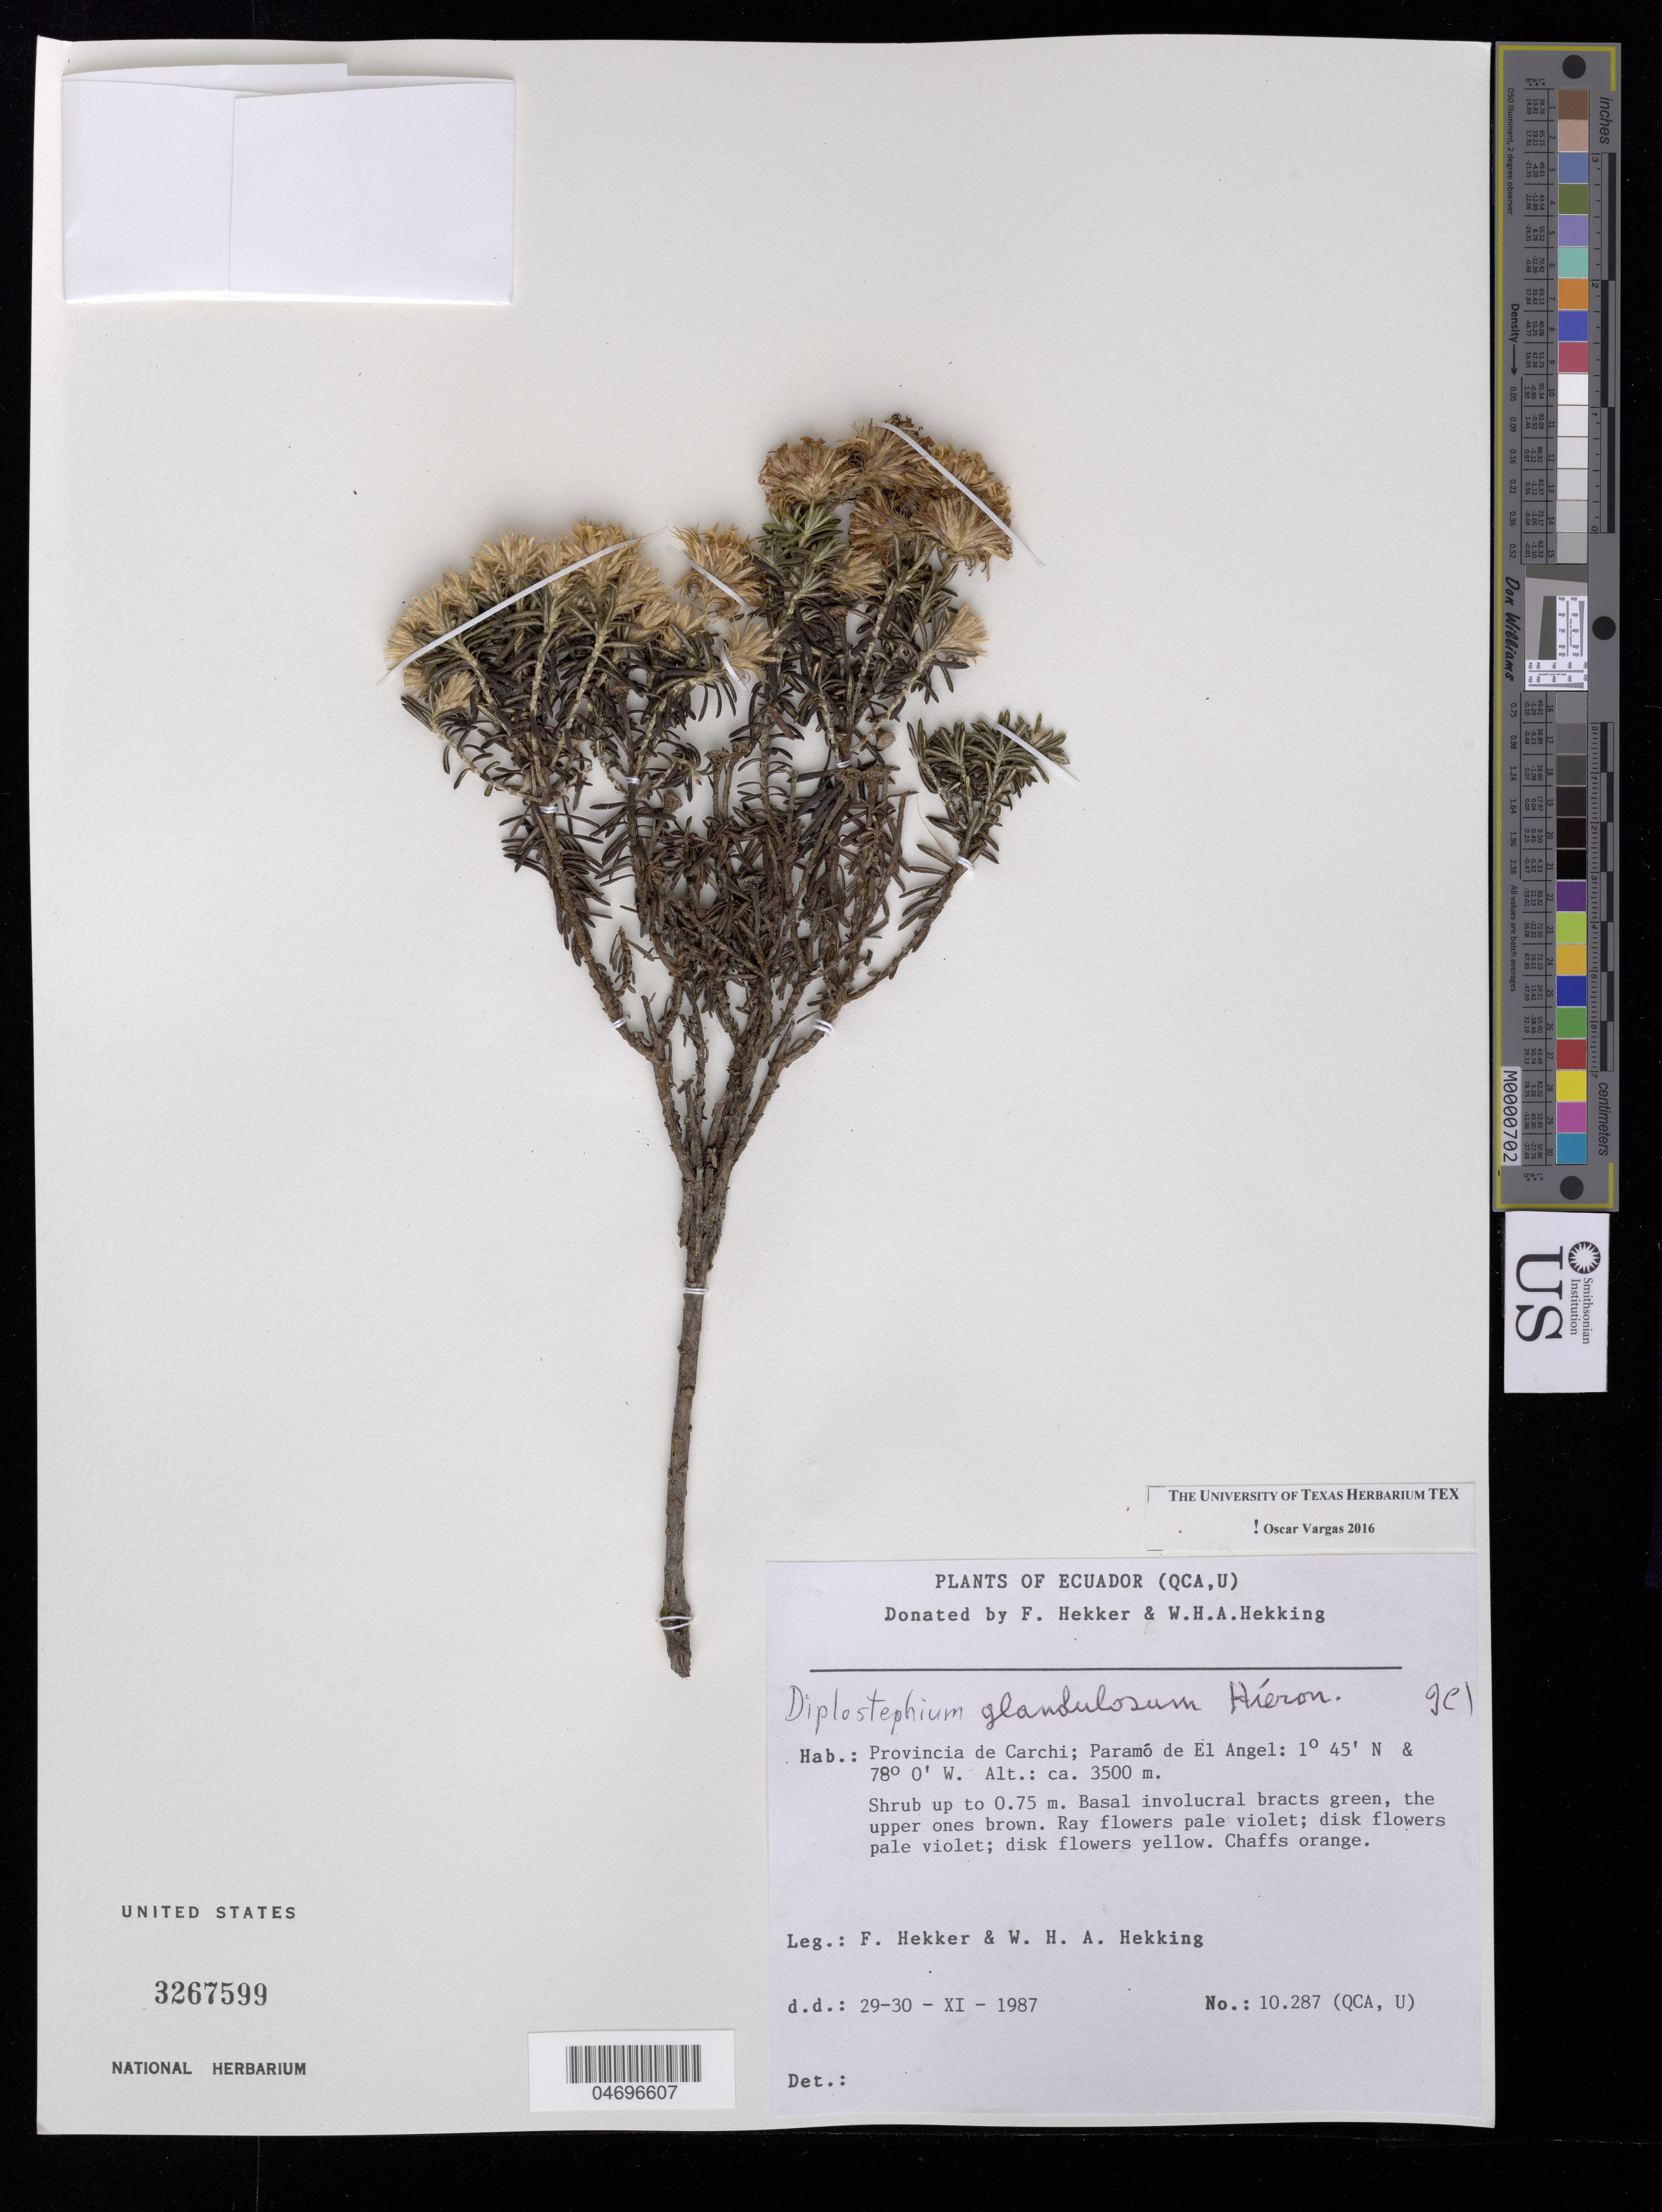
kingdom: Plantae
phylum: Tracheophyta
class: Magnoliopsida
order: Asterales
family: Asteraceae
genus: Diplostephium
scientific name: Diplostephium glandulosum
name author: Hieron.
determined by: Vargas, Oscar M.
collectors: F. Hekker & W. H. A. Hekking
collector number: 10287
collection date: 1987-11-29/1987-11-30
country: Ecuador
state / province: Carchi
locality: Páramo del Ángel.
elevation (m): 3500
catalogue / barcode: US 3267599